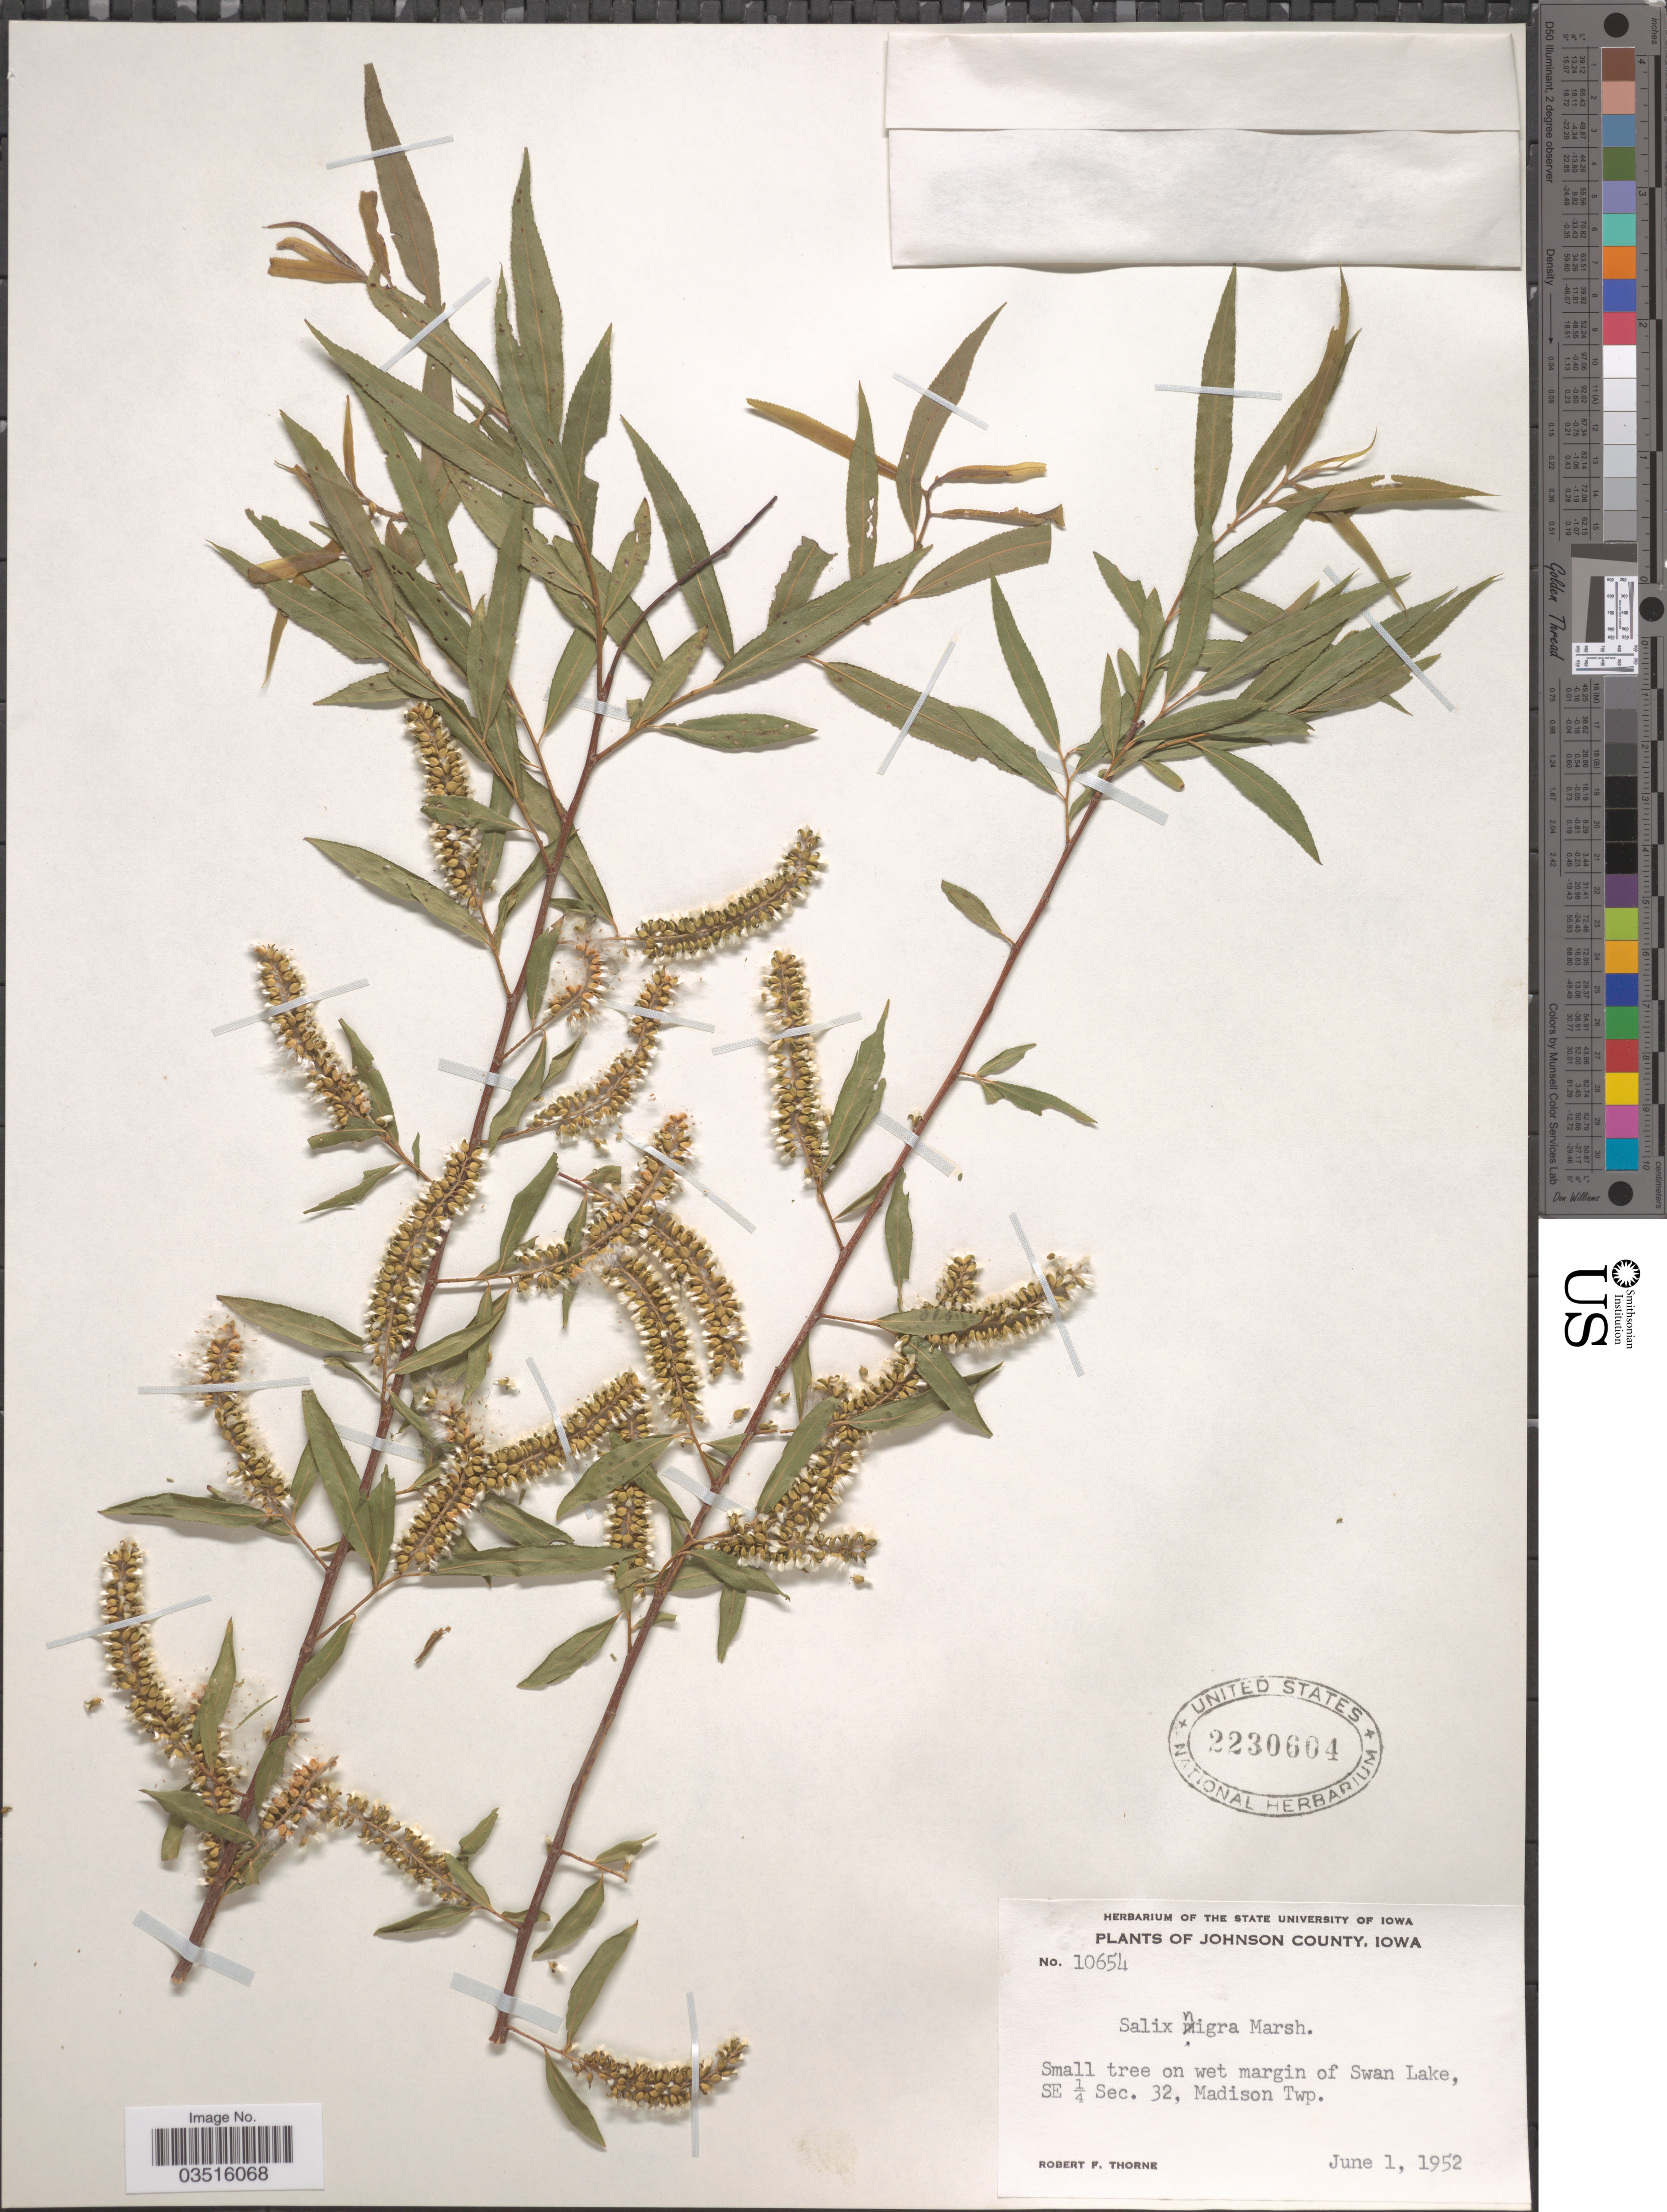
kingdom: Plantae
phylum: Tracheophyta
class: Magnoliopsida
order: Malpighiales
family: Salicaceae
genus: Salix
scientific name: Salix nigra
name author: Marshall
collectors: R. F. Thorne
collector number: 10654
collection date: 1952-06-01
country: United States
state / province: Iowa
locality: Johnson County. On wet margin of Swan Lake, SE ¼ Sec. 32, Madison Twp.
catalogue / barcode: US 2230604